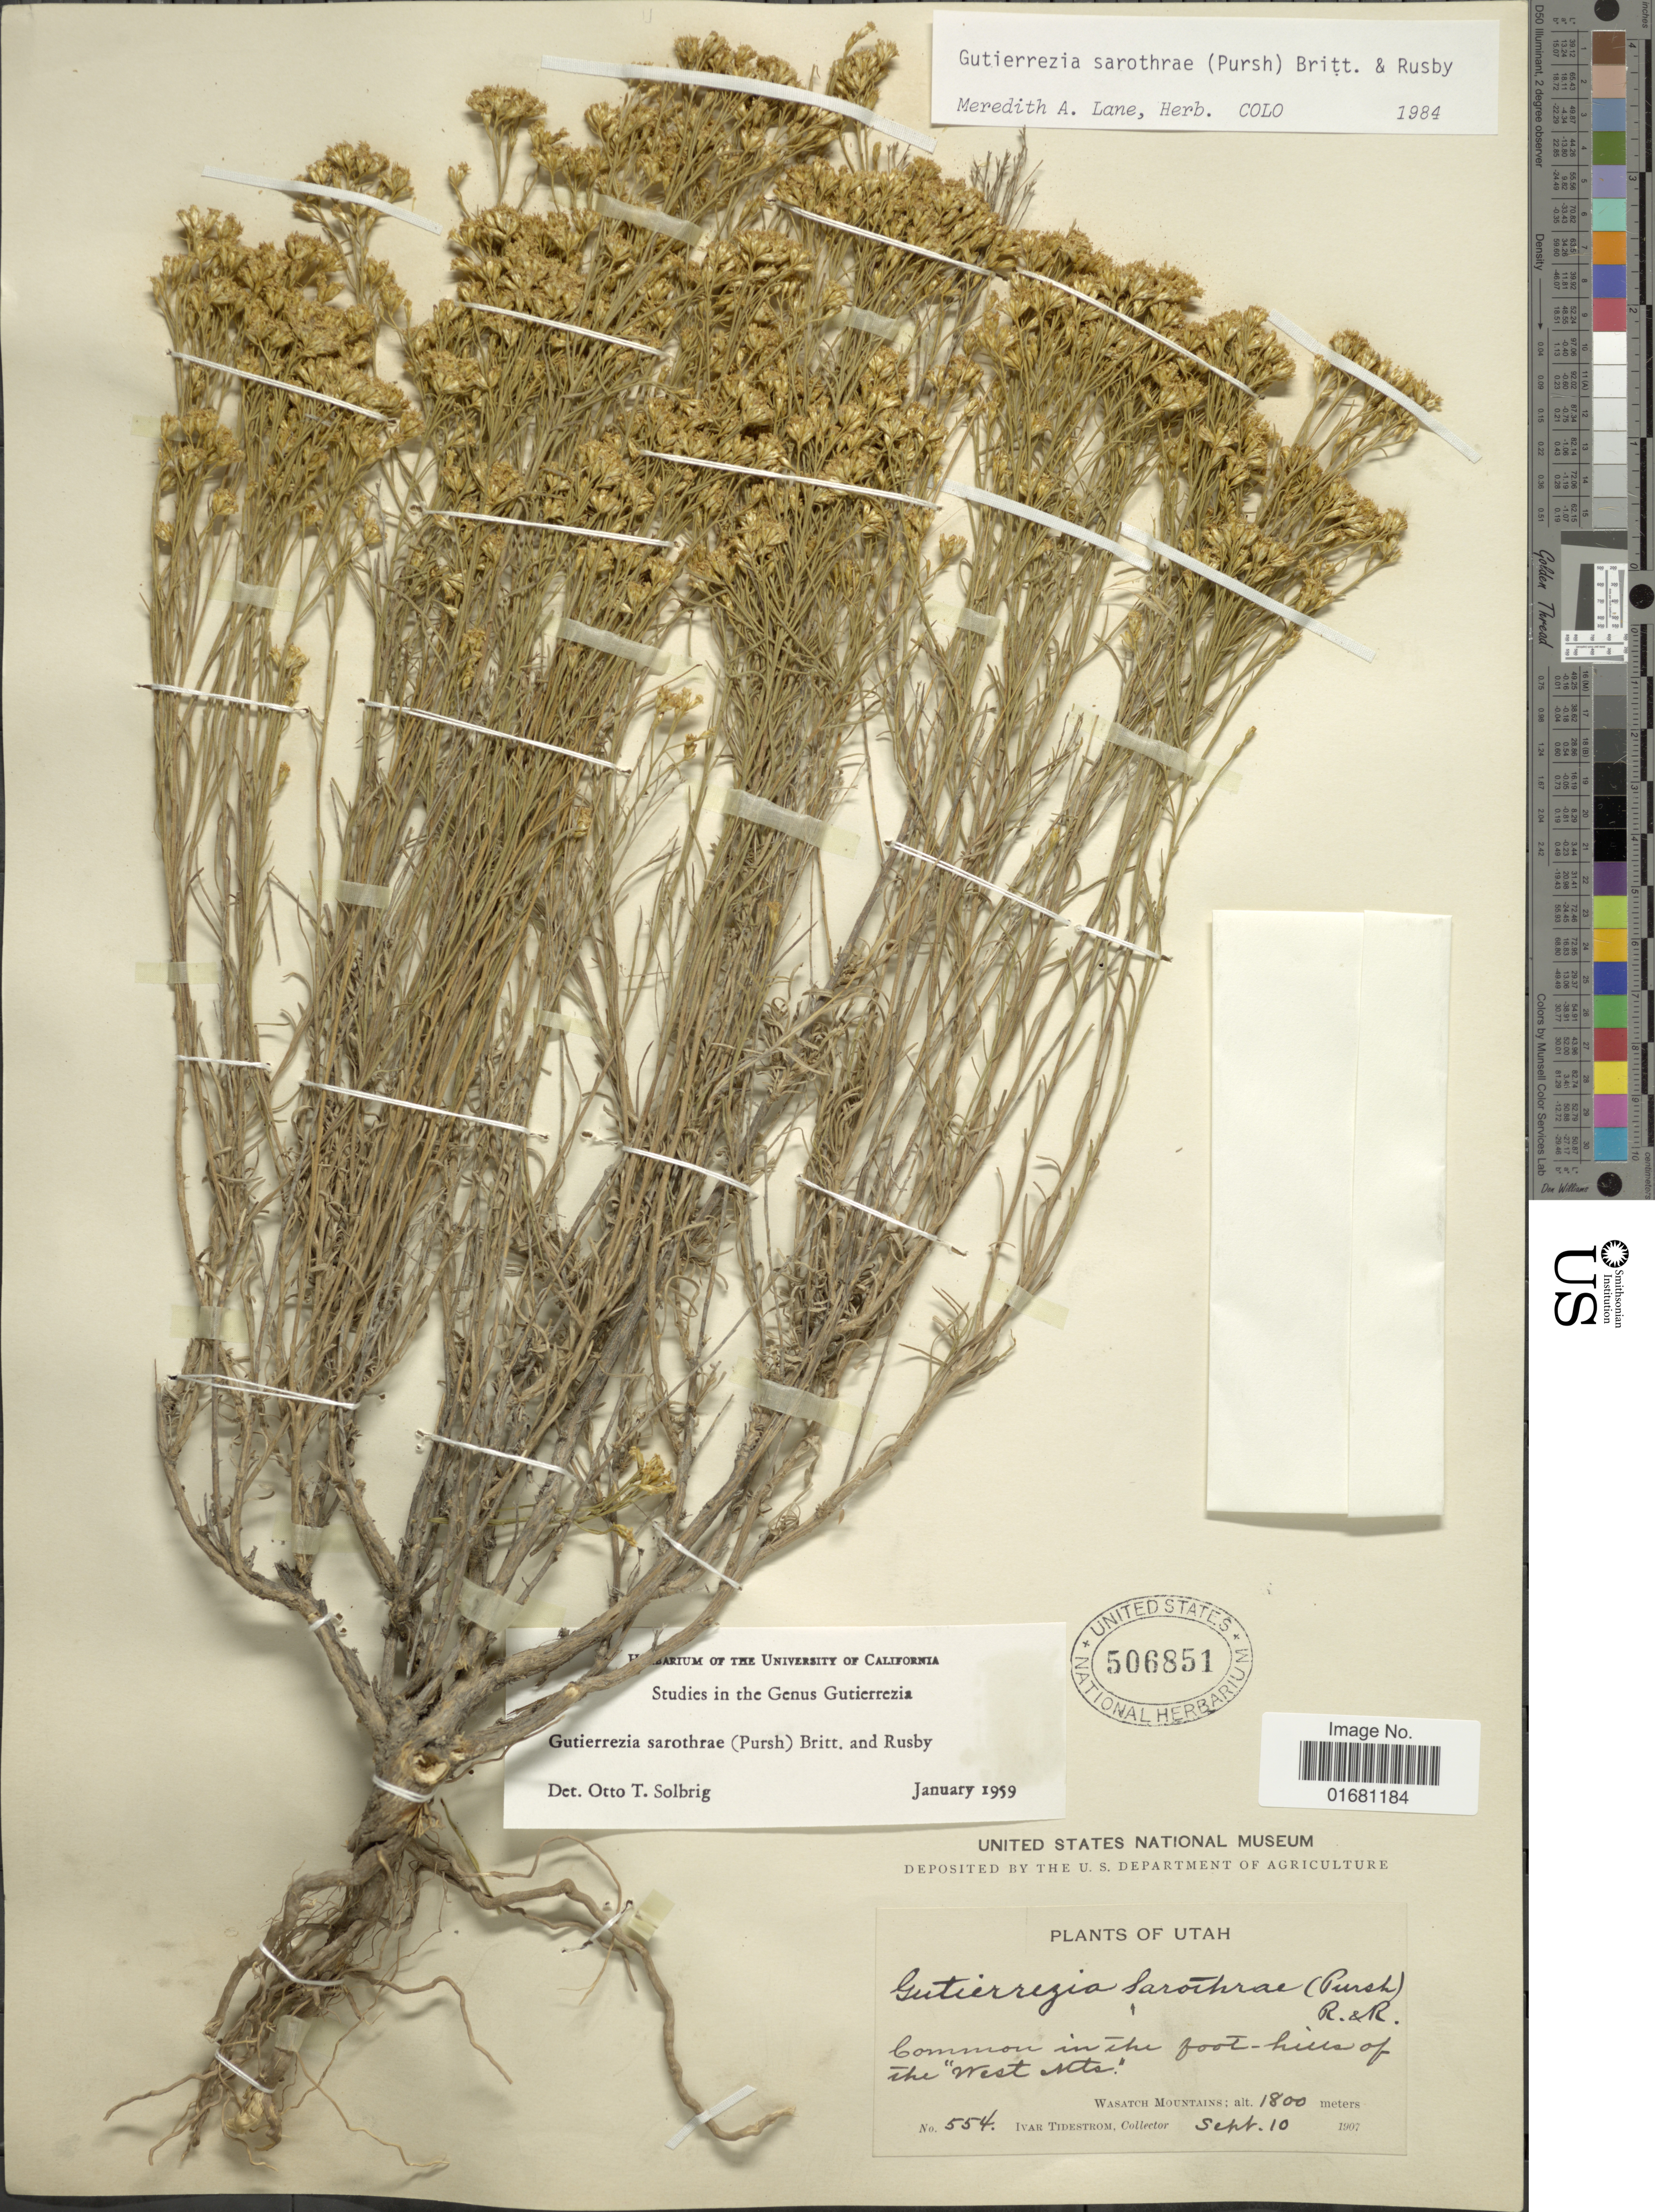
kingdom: Plantae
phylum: Tracheophyta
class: Magnoliopsida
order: Asterales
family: Asteraceae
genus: Gutierrezia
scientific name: Gutierrezia sarothrae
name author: (Pursh) Britton & Rusby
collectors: I. F. Tidestrom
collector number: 554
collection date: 1907-09-10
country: United States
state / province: Utah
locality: Common in the foot-hills of the "West Mts", Wasatch Mountains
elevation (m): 1800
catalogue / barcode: US 506851